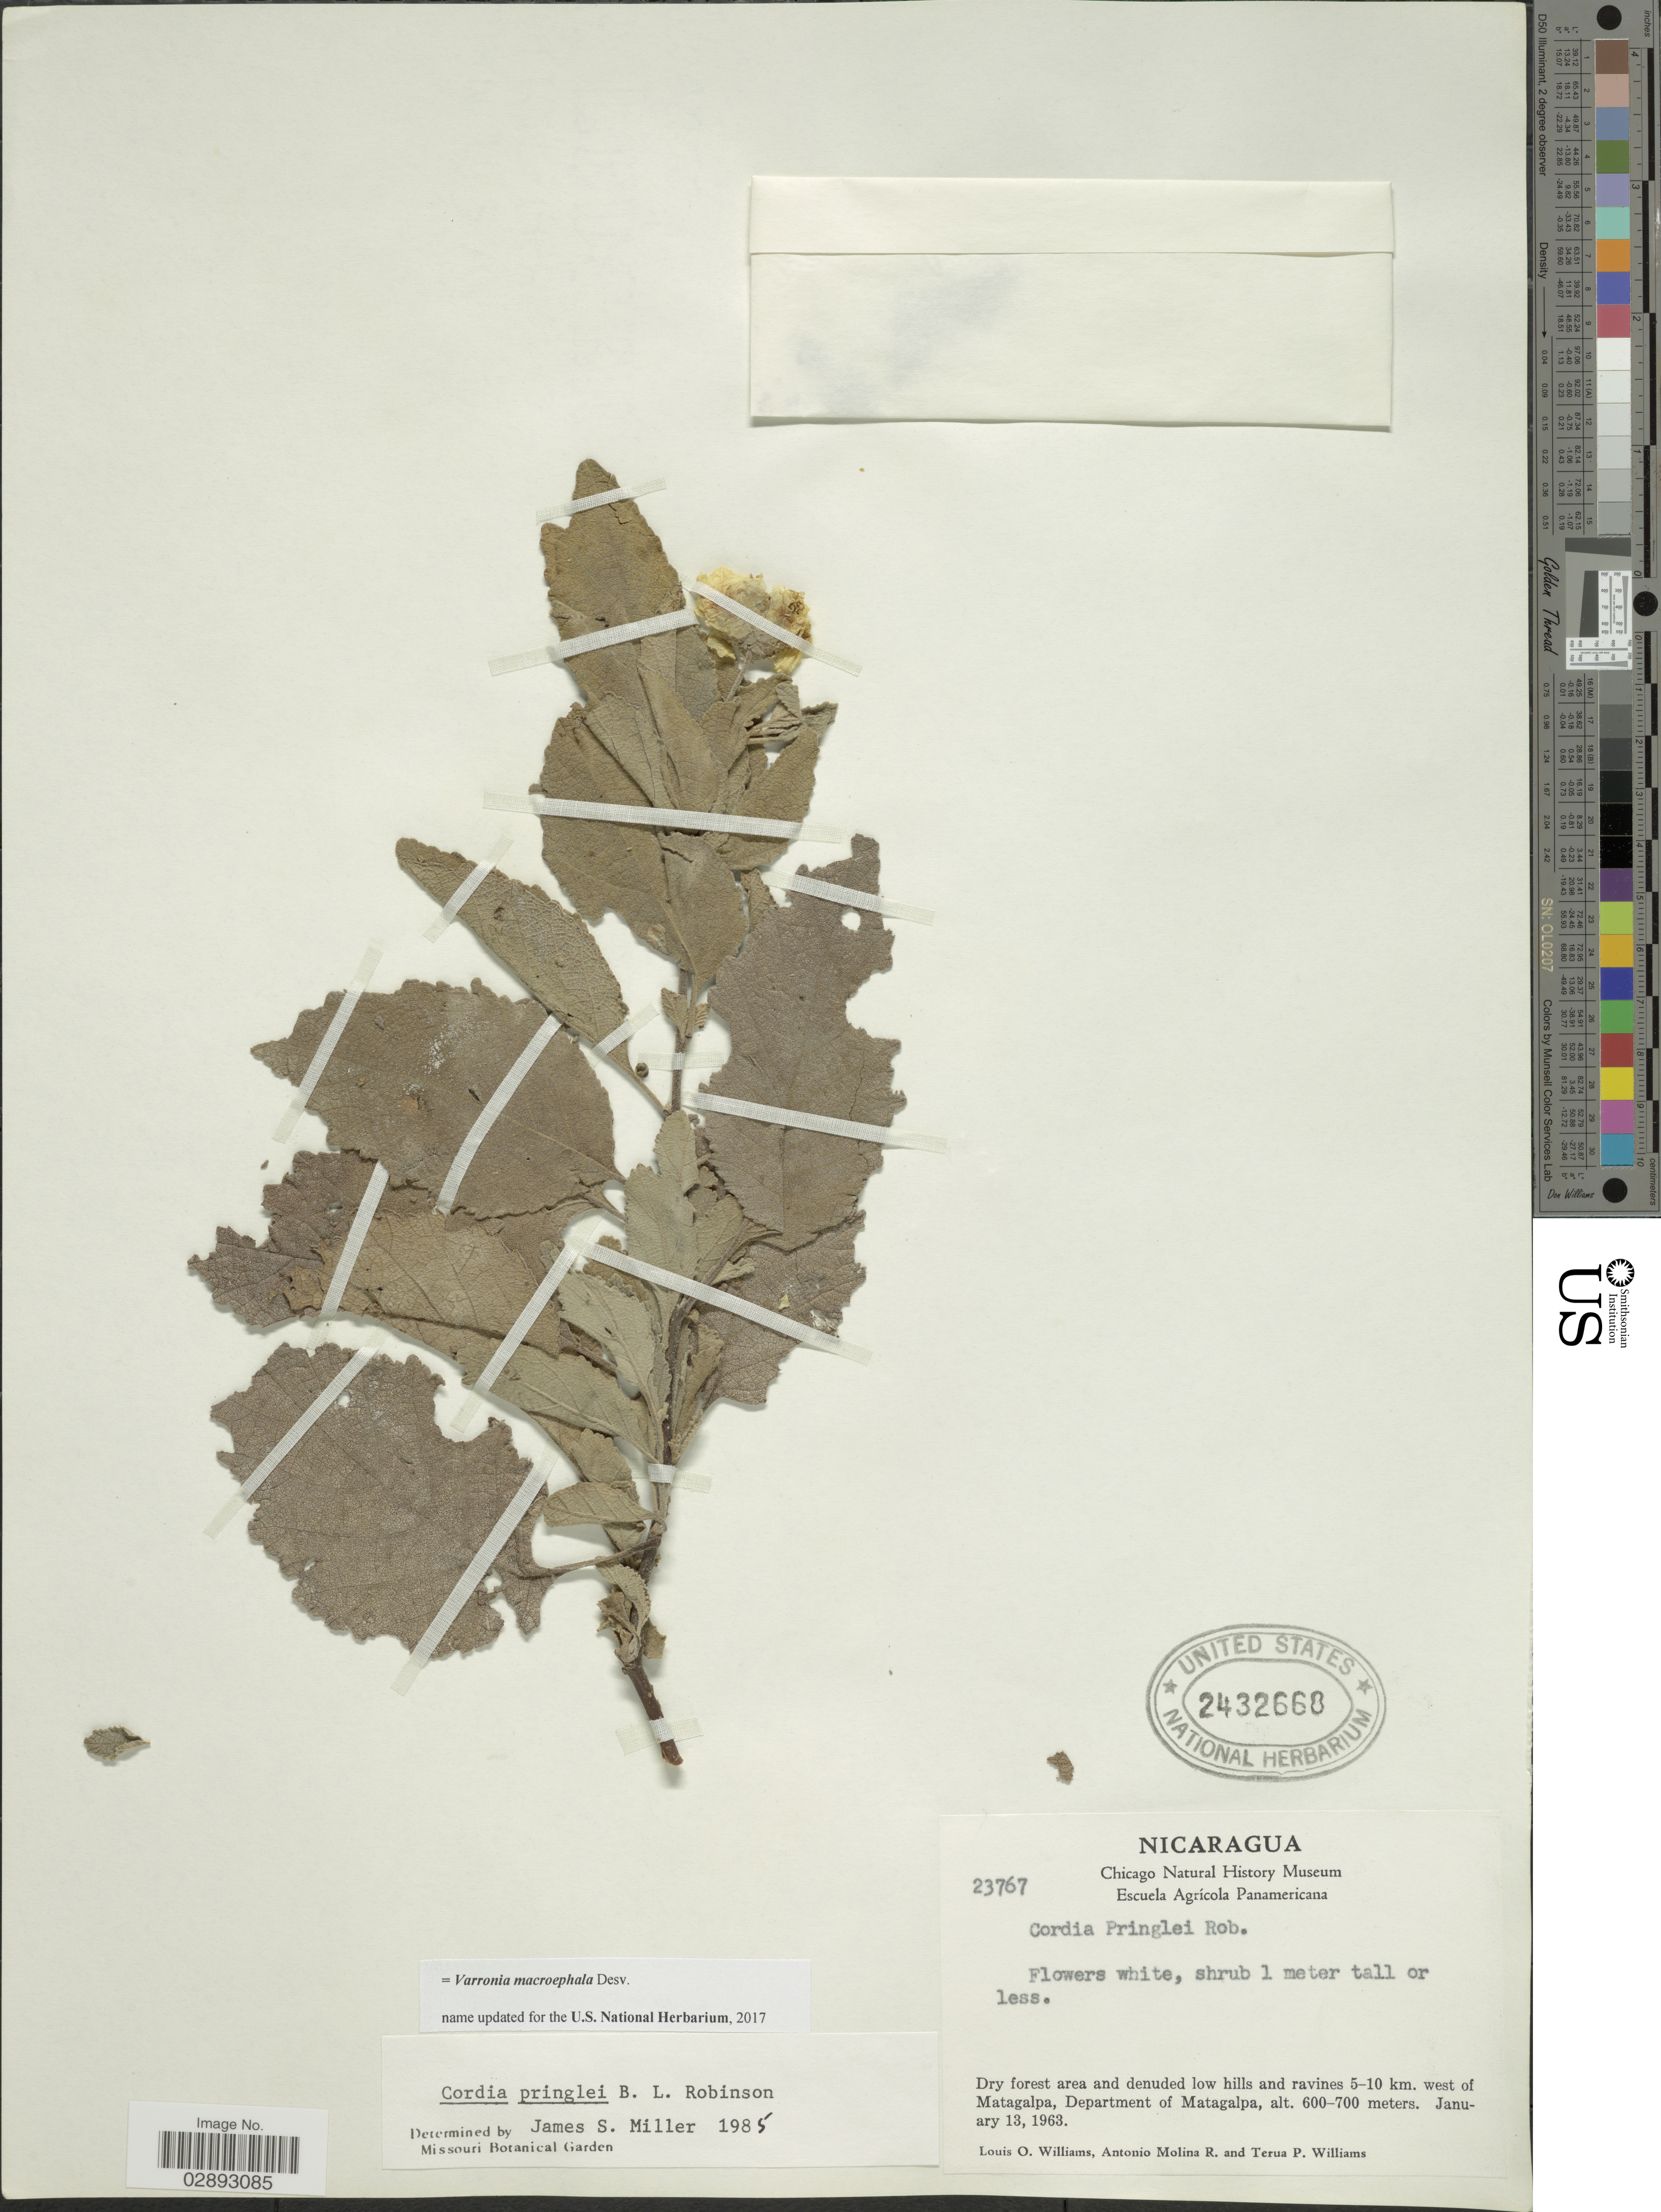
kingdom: Plantae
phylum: Tracheophyta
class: Magnoliopsida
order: Boraginales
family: Cordiaceae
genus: Varronia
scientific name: Varronia macrocephala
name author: Desv.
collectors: L. O. Williams, A. Molina R. & T. Williams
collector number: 23767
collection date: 1963-01-13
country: Nicaragua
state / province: Matagalpa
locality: Dry forest area and denuded low hills and ravines 5-10 km. west of Matagalpa. Department of Matagalpa.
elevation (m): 600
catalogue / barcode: US 2432668